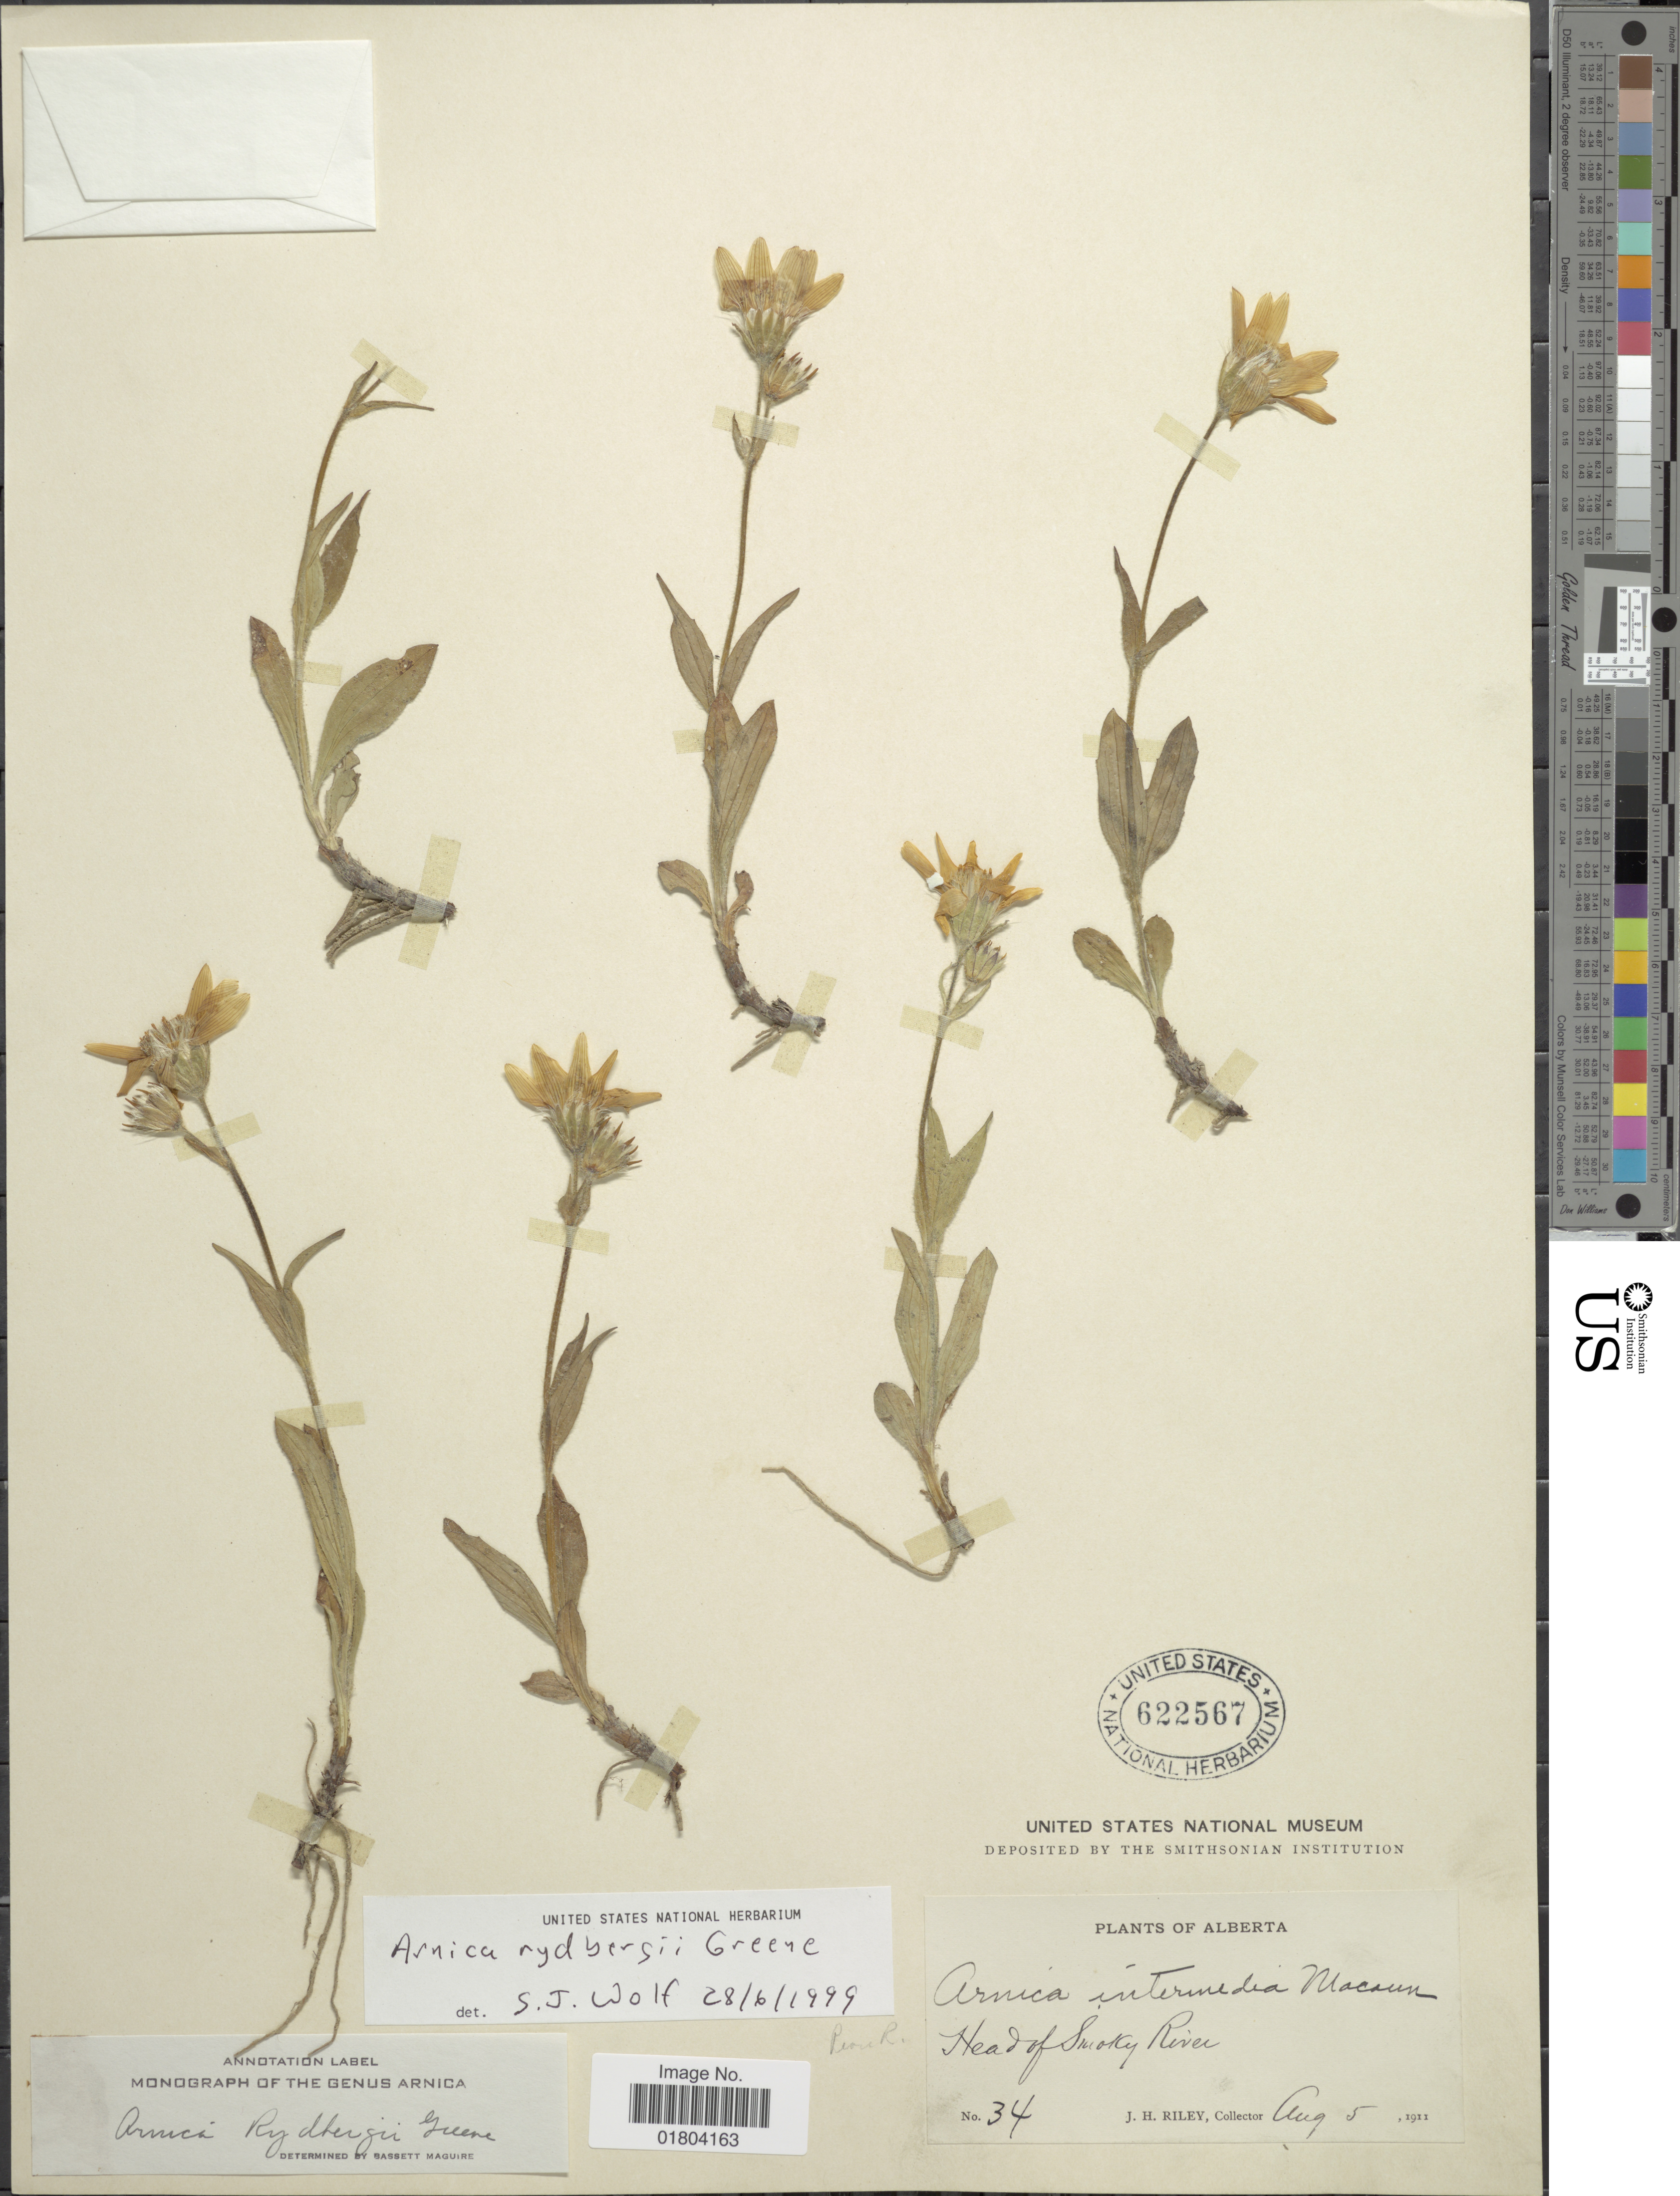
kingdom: Plantae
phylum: Tracheophyta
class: Magnoliopsida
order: Asterales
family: Asteraceae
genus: Arnica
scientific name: Arnica rydbergii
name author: Greene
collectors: J. H. Riley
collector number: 34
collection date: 1911-08-05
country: Canada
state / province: Alberta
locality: Head of Smoky River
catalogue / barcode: US 622567